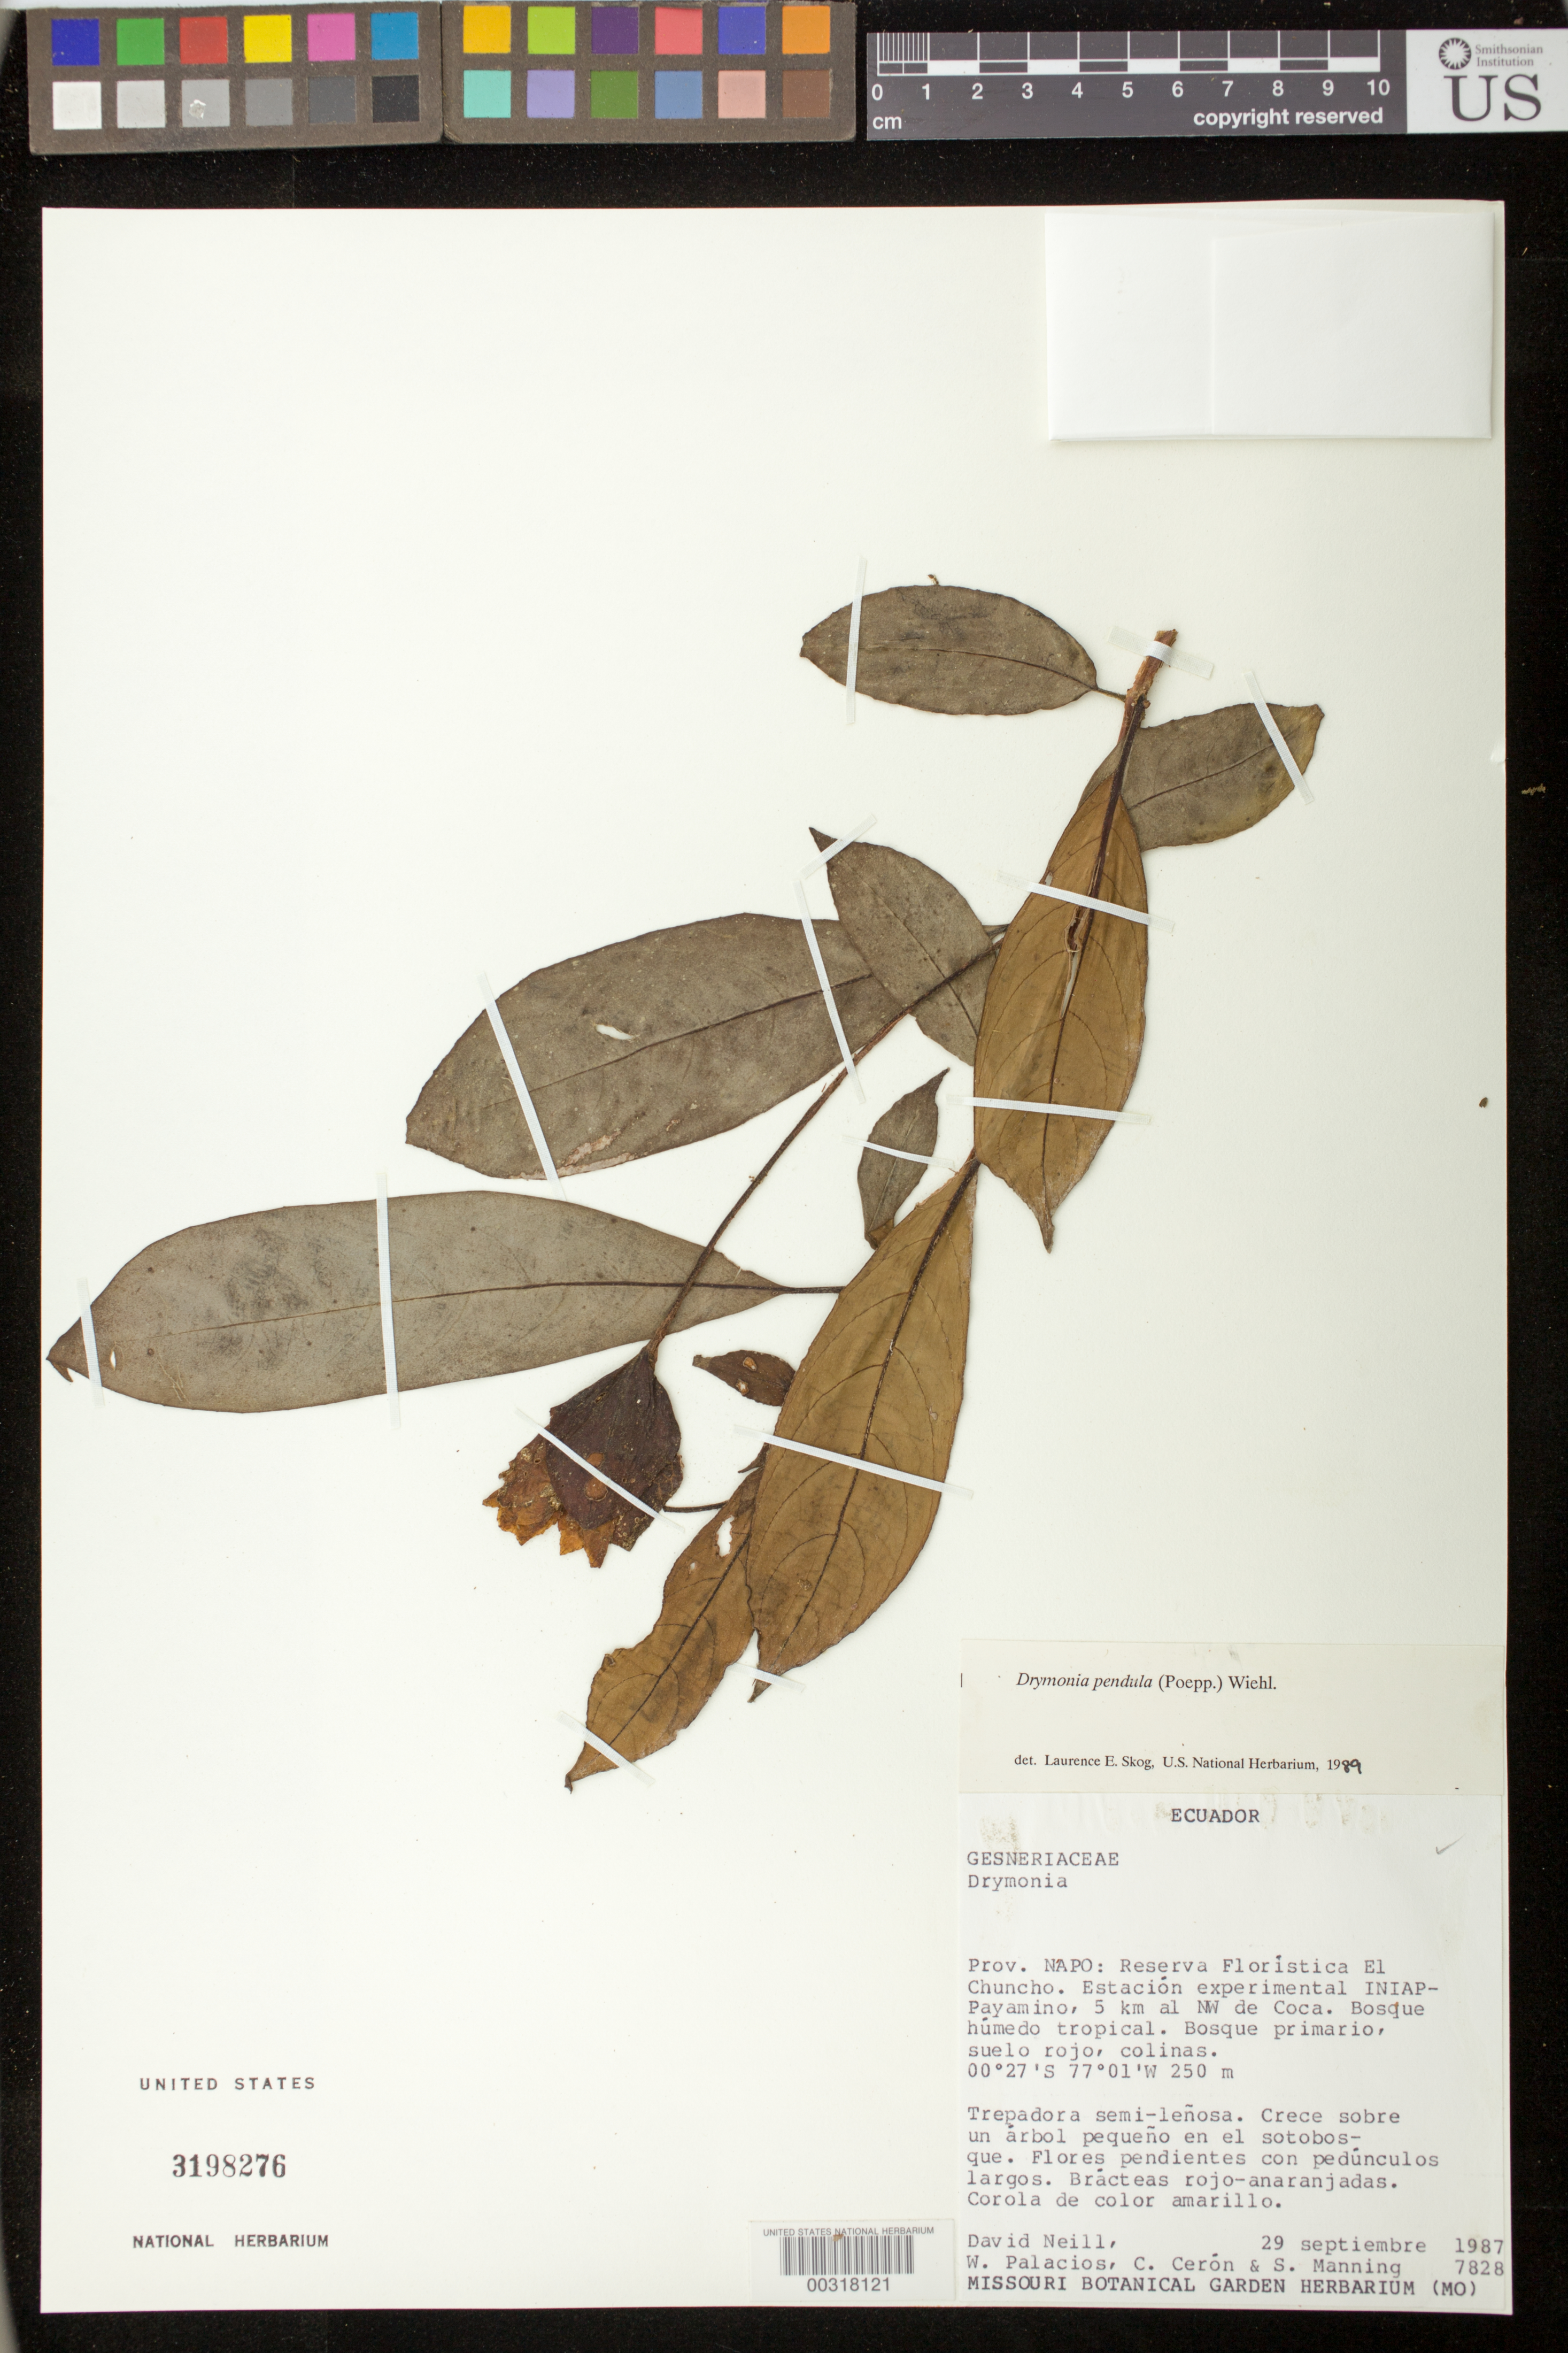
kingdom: Plantae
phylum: Tracheophyta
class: Magnoliopsida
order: Lamiales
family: Gesneriaceae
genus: Drymonia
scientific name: Drymonia pendula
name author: (Poepp.) Wiehler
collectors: D. A. Neill, W. Palacios, C. E. Cerón M. & S. Manning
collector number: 7828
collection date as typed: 29 Sep 1987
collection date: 1987-09-29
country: Ecuador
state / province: Napo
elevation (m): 250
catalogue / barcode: US 3198276